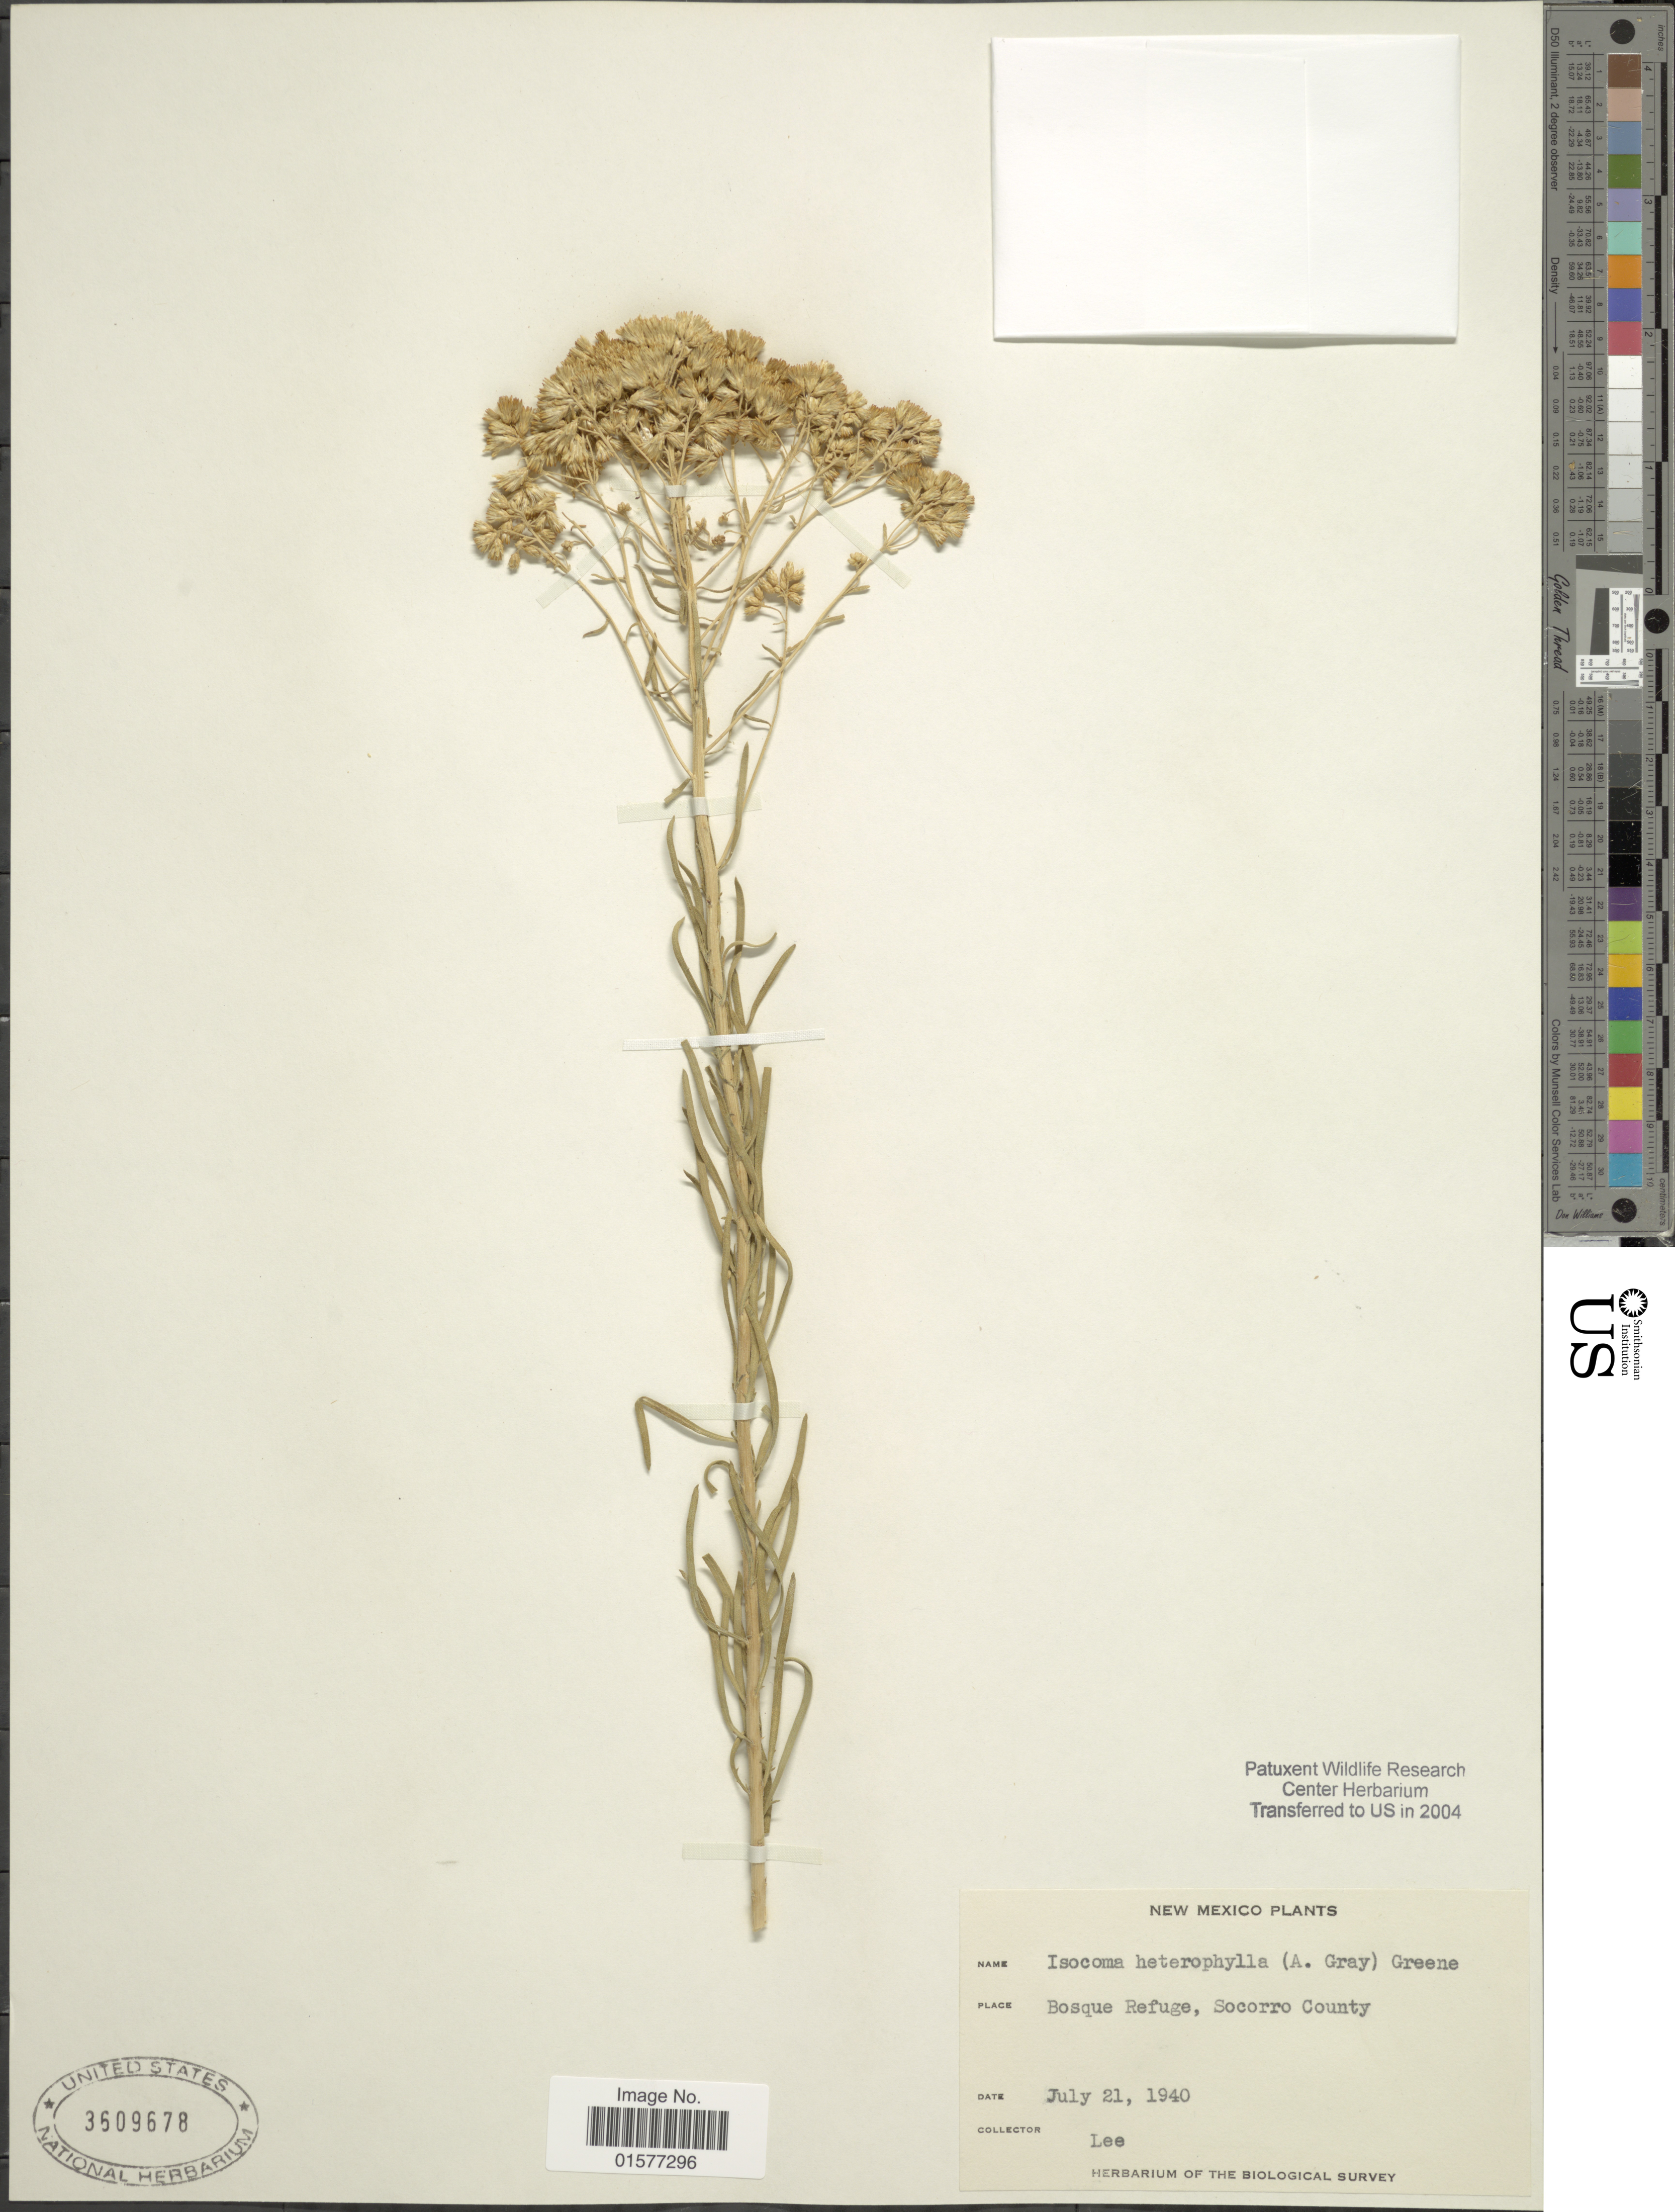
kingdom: Plantae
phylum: Tracheophyta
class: Magnoliopsida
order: Asterales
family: Asteraceae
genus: Isocoma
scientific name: Isocoma pluriflora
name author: (Torr. & A. Gray) Greene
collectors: -. Lee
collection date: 1940-07-21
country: United States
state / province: New Mexico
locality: Bosque Refuge, Socorro County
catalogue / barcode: US 3609678